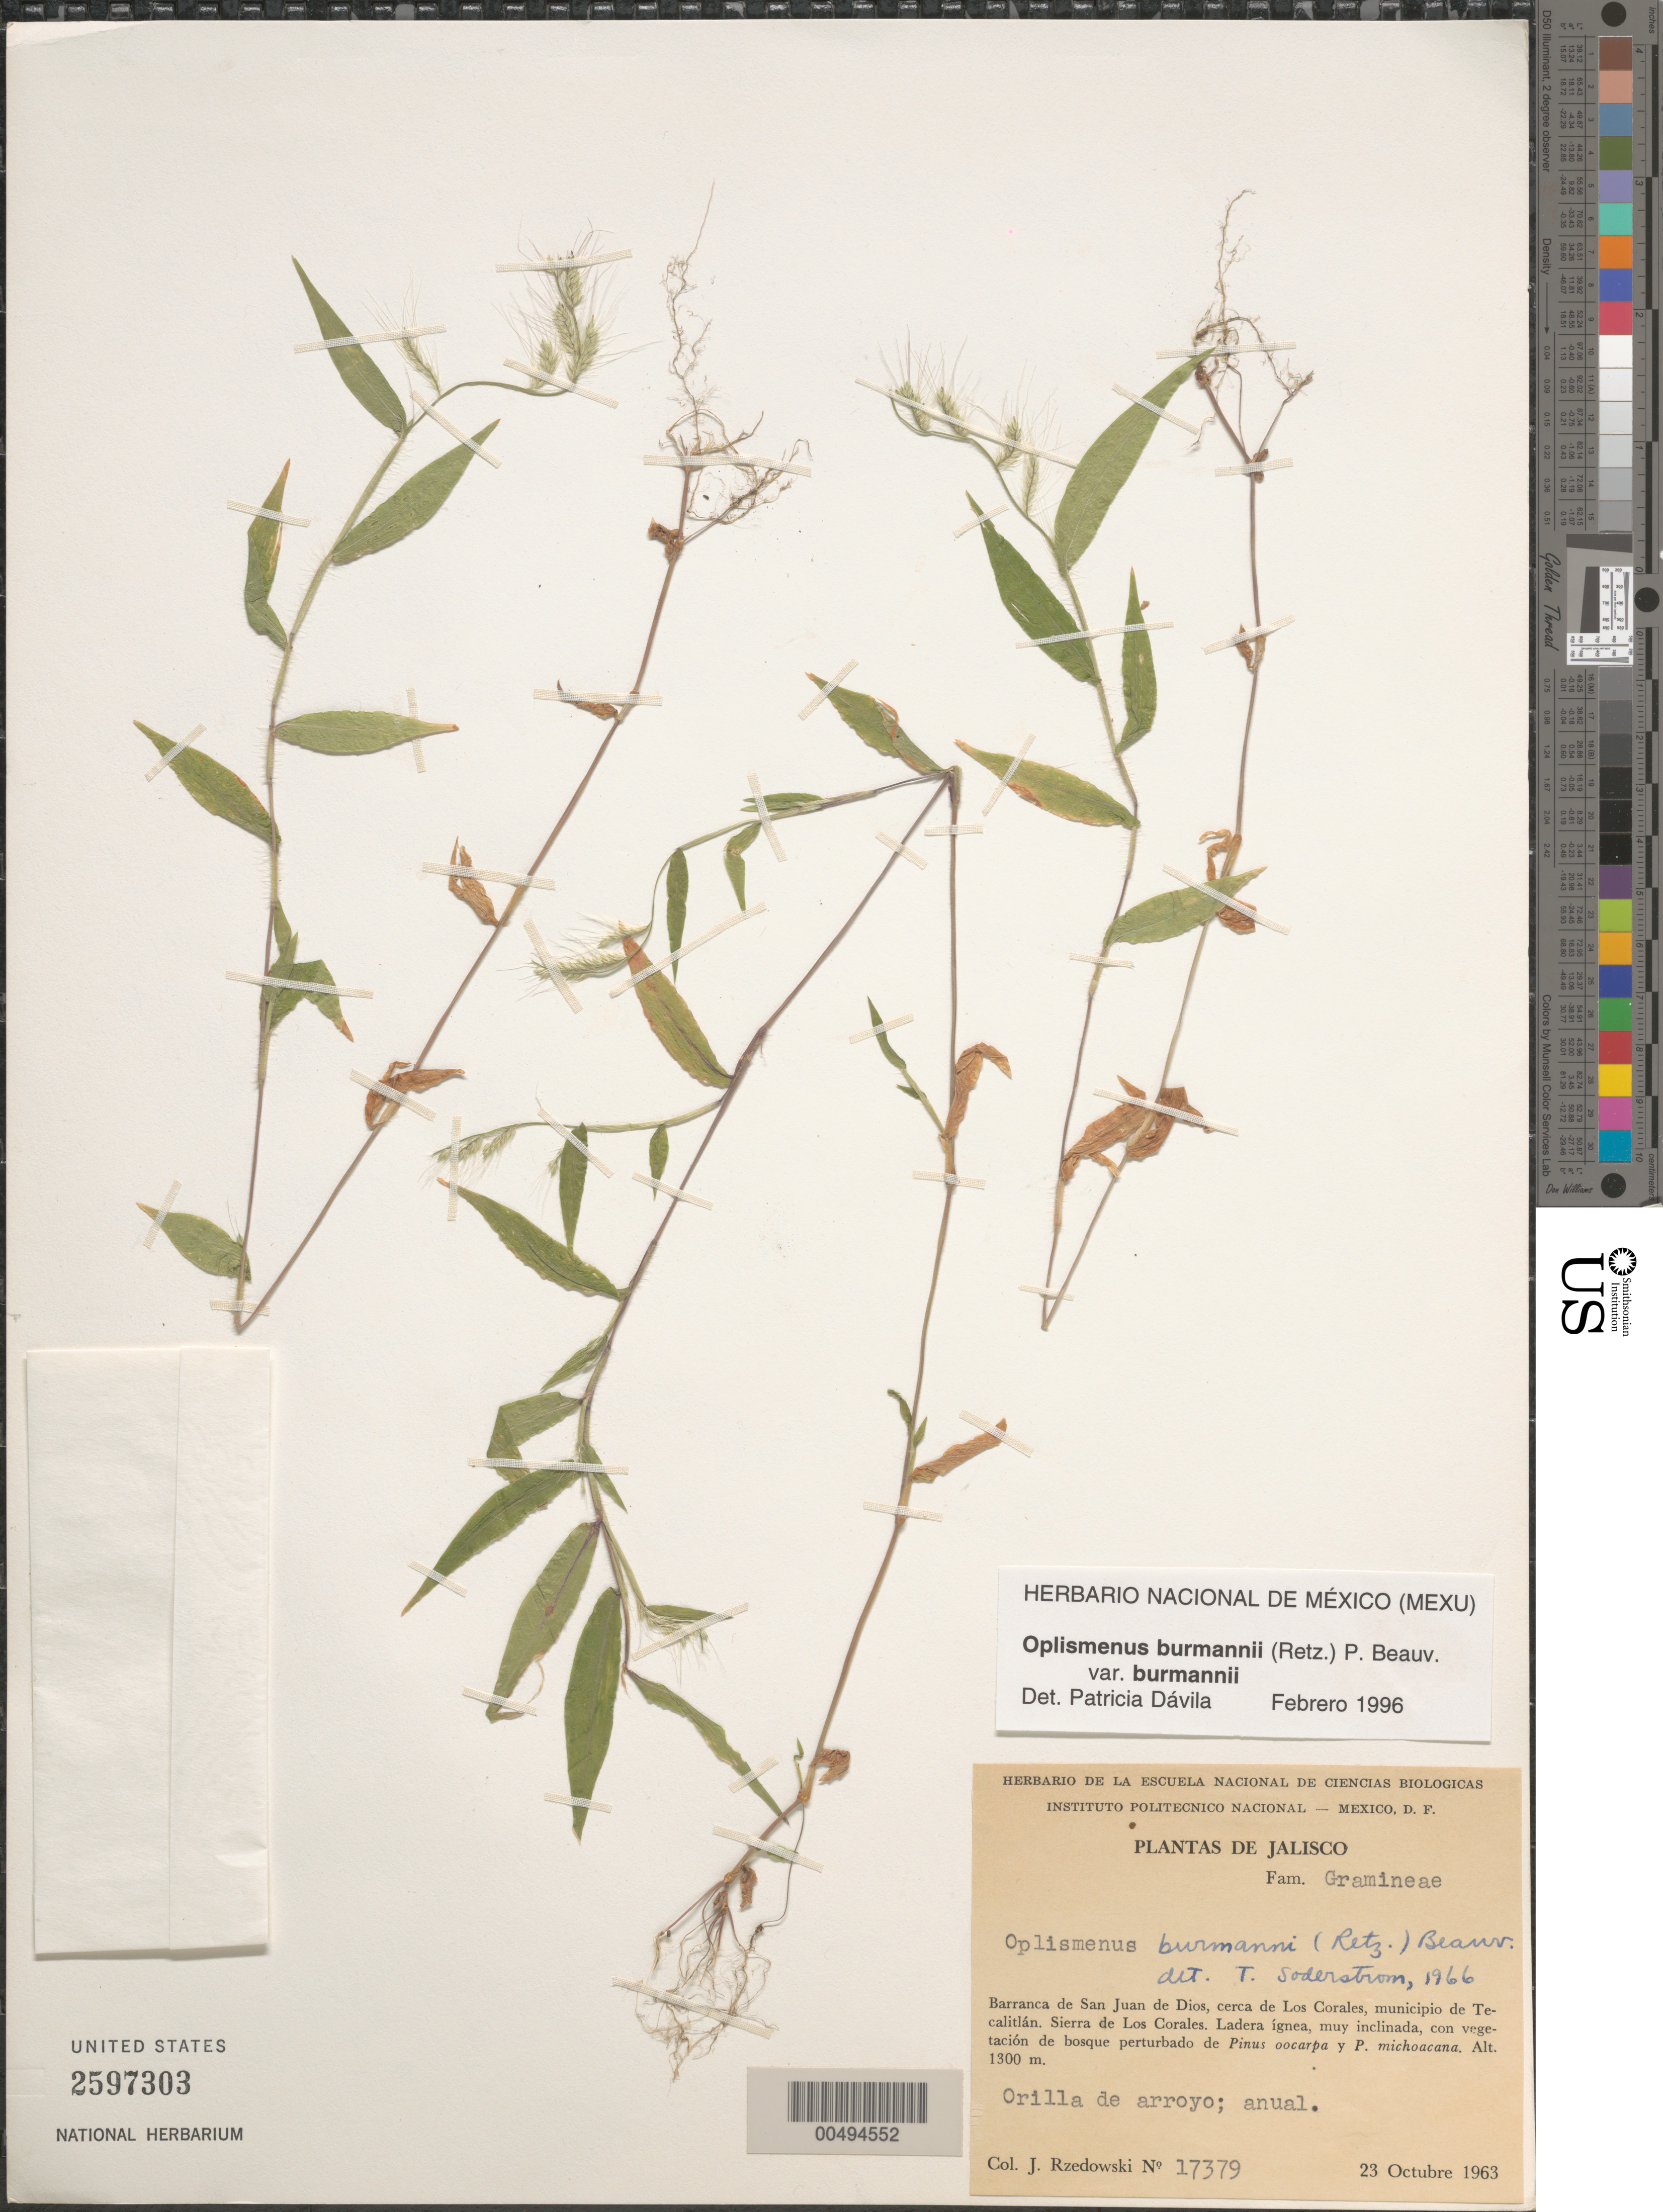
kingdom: Plantae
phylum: Tracheophyta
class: Liliopsida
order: Poales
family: Poaceae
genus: Oplismenus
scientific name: Oplismenus burmannii var. burmannii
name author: (Retz.) P. Beauv.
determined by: Dávila, P. D.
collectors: J. Rzedowski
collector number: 17379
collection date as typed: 23 Oct 1963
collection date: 1963-10-23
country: Mexico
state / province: Jalisco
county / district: Tecalitlán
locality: Barranca de San Juan de Dios, cerca de Los Corales, Sierra de Los Corales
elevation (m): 1300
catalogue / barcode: US 2597303